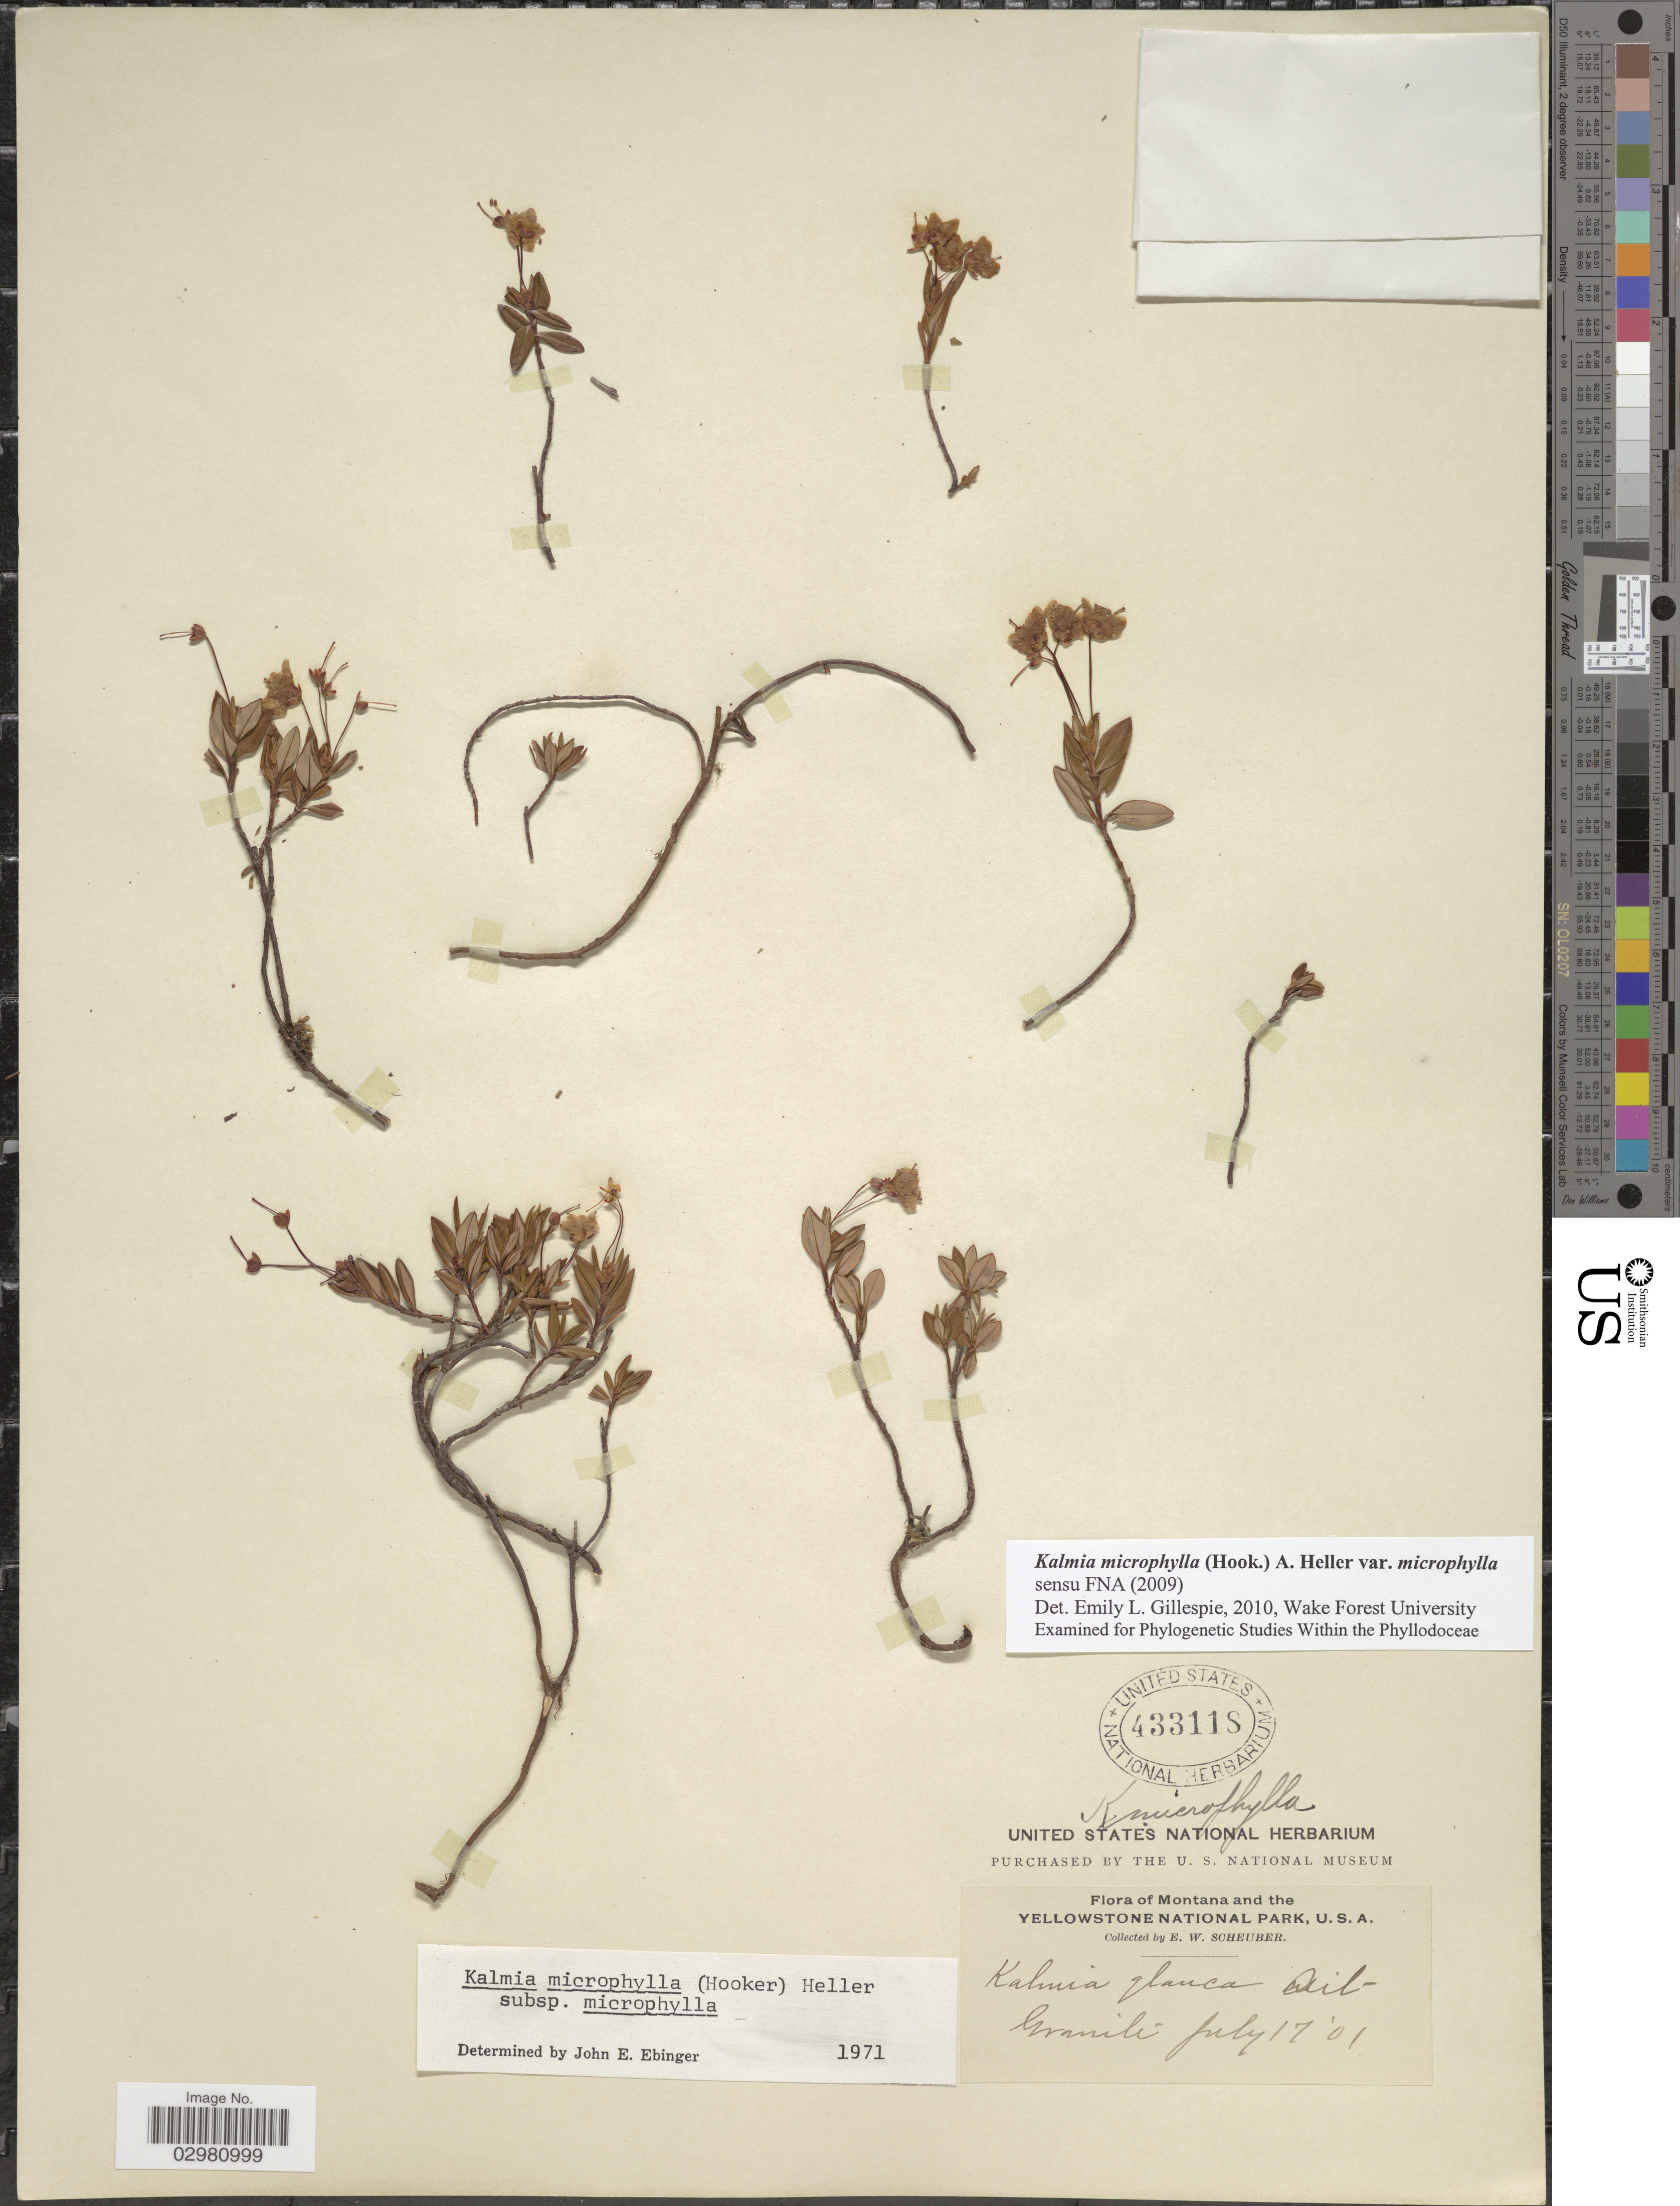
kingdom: Plantae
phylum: Tracheophyta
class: Magnoliopsida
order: Ericales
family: Ericaceae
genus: Kalmia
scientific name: Kalmia microphylla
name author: (Hook.) A. Heller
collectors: E. Scheuber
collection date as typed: Transcribed d/m/y: 17/7/1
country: United States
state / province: Montana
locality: Yellowstone National Park, U.S.A.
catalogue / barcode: US 433118